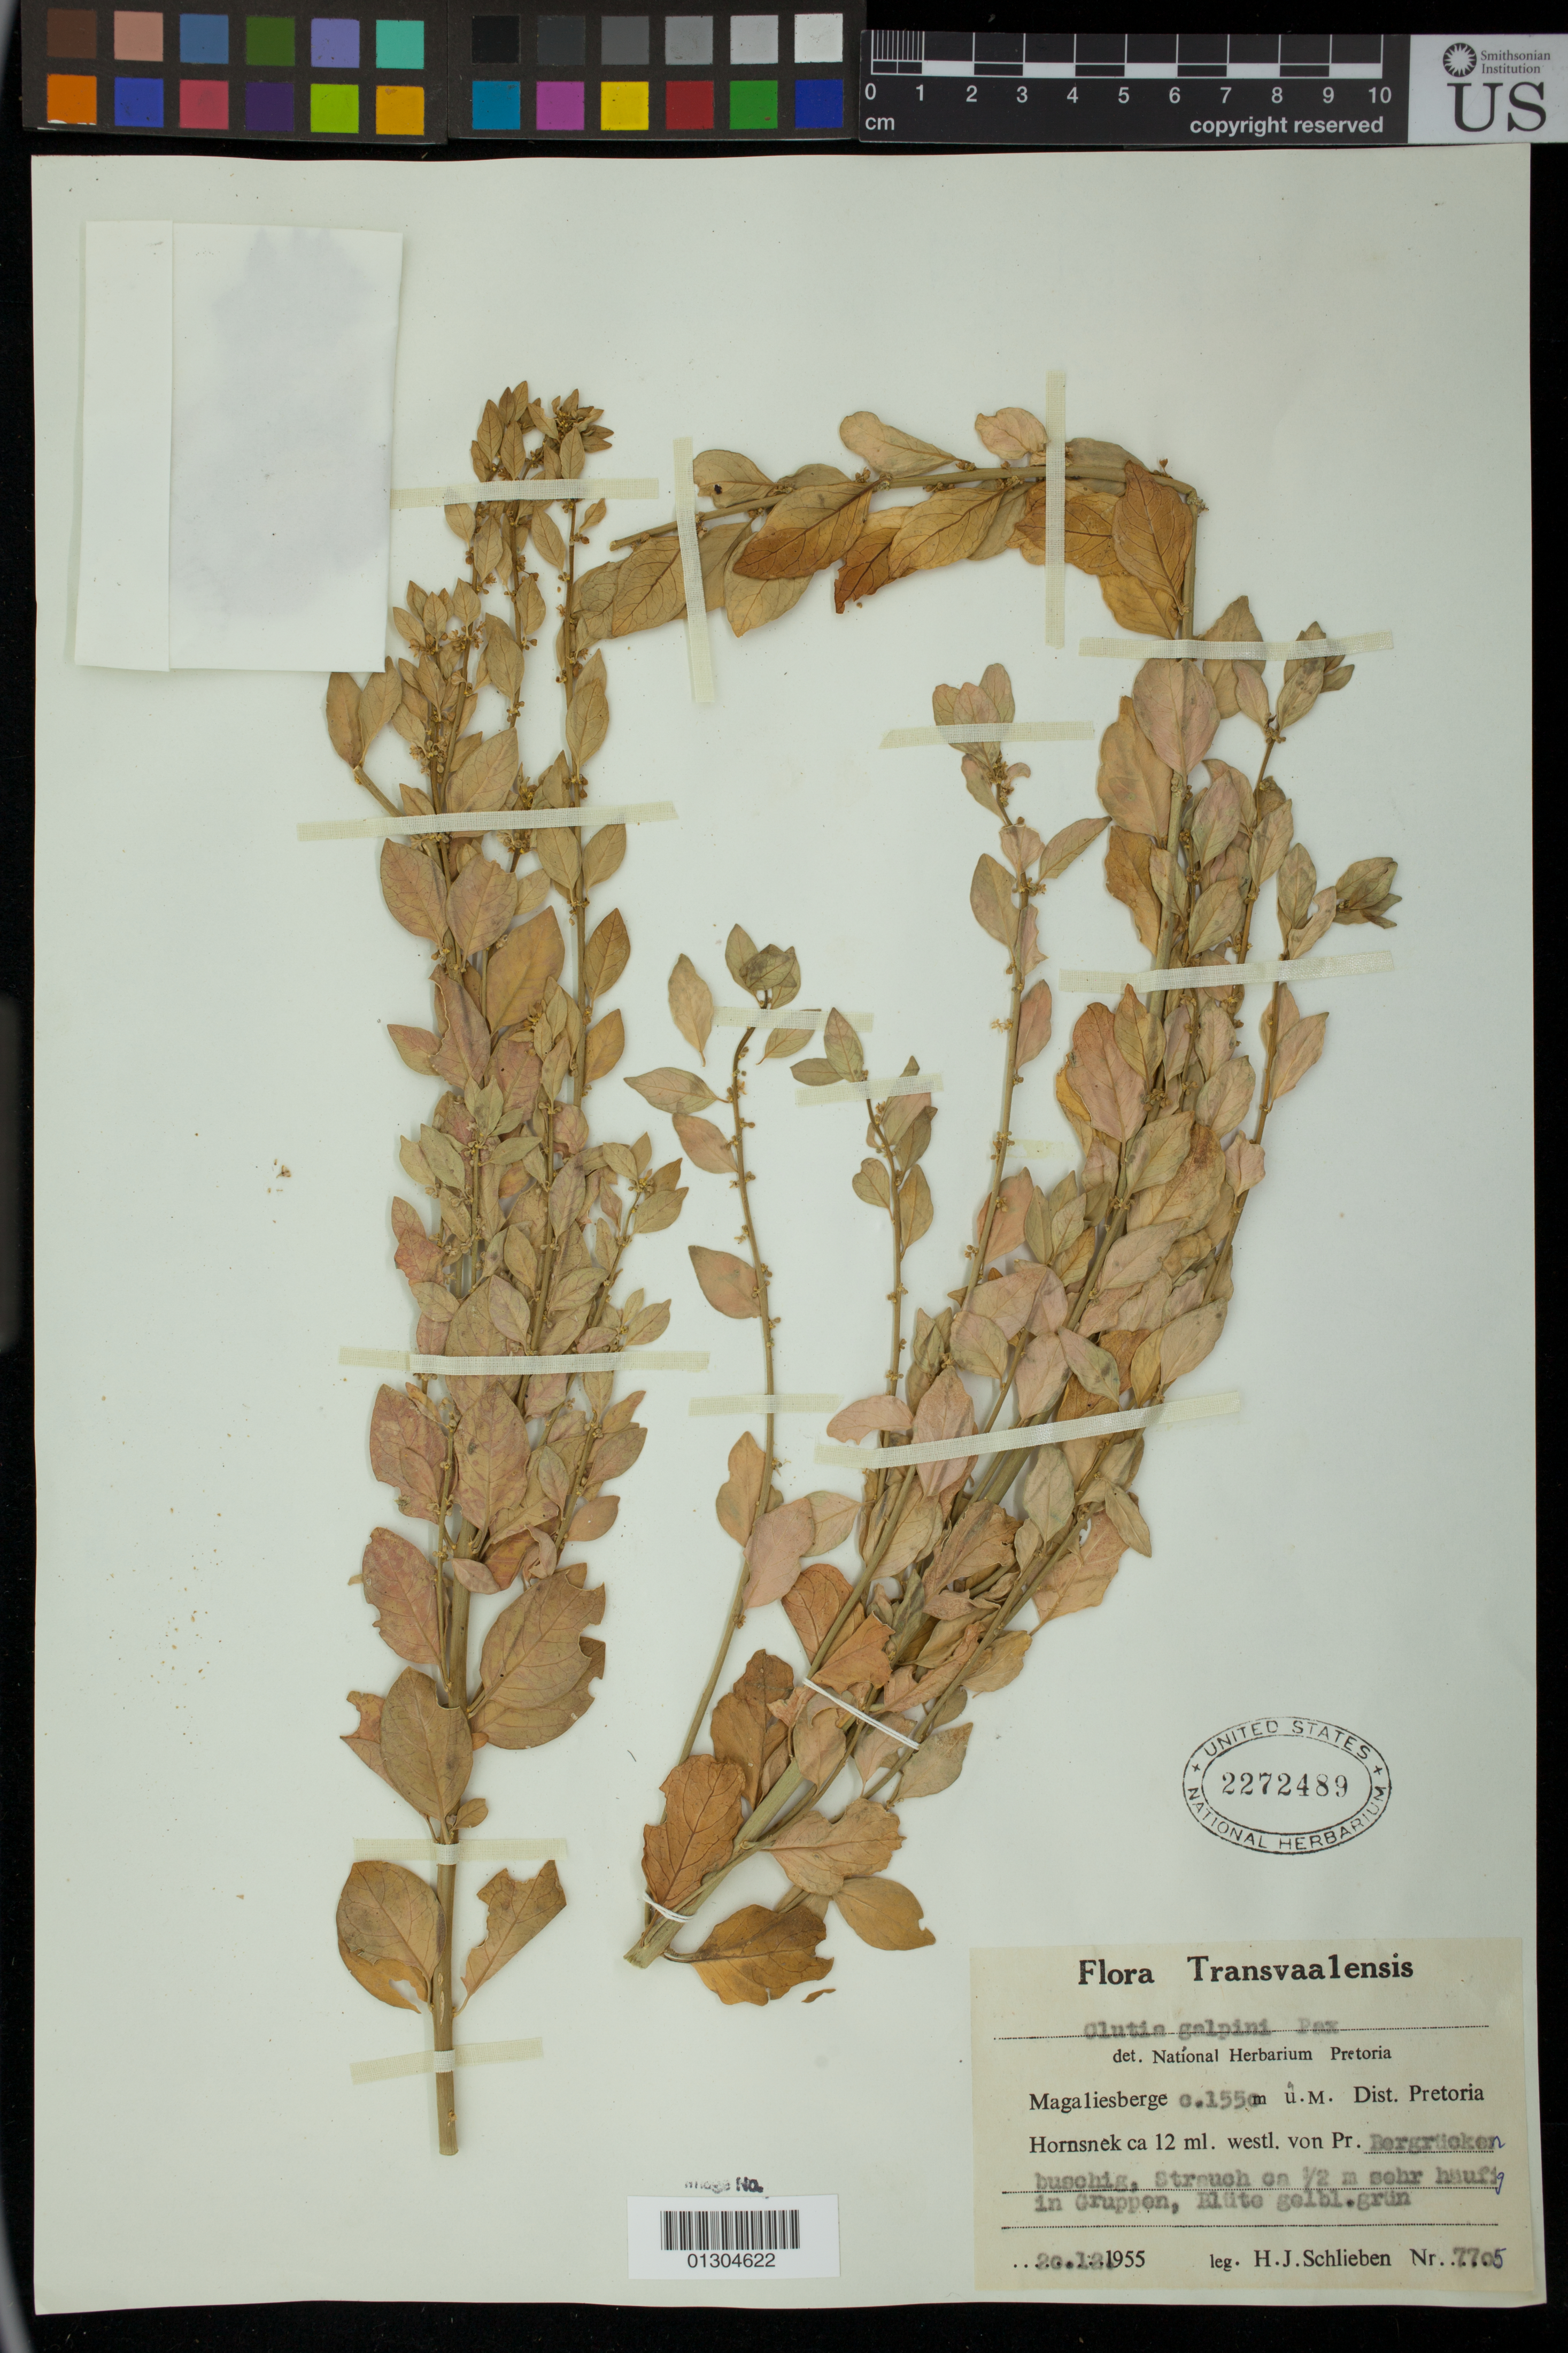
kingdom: Plantae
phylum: Tracheophyta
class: Magnoliopsida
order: Malpighiales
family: Peraceae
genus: Clutia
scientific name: Clutia galpinii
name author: Pax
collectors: H. J. Schlieben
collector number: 7705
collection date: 1955-12-20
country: South Africa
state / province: Gauteng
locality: Magaliesberge u.m.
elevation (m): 1550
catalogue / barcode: US 2272489